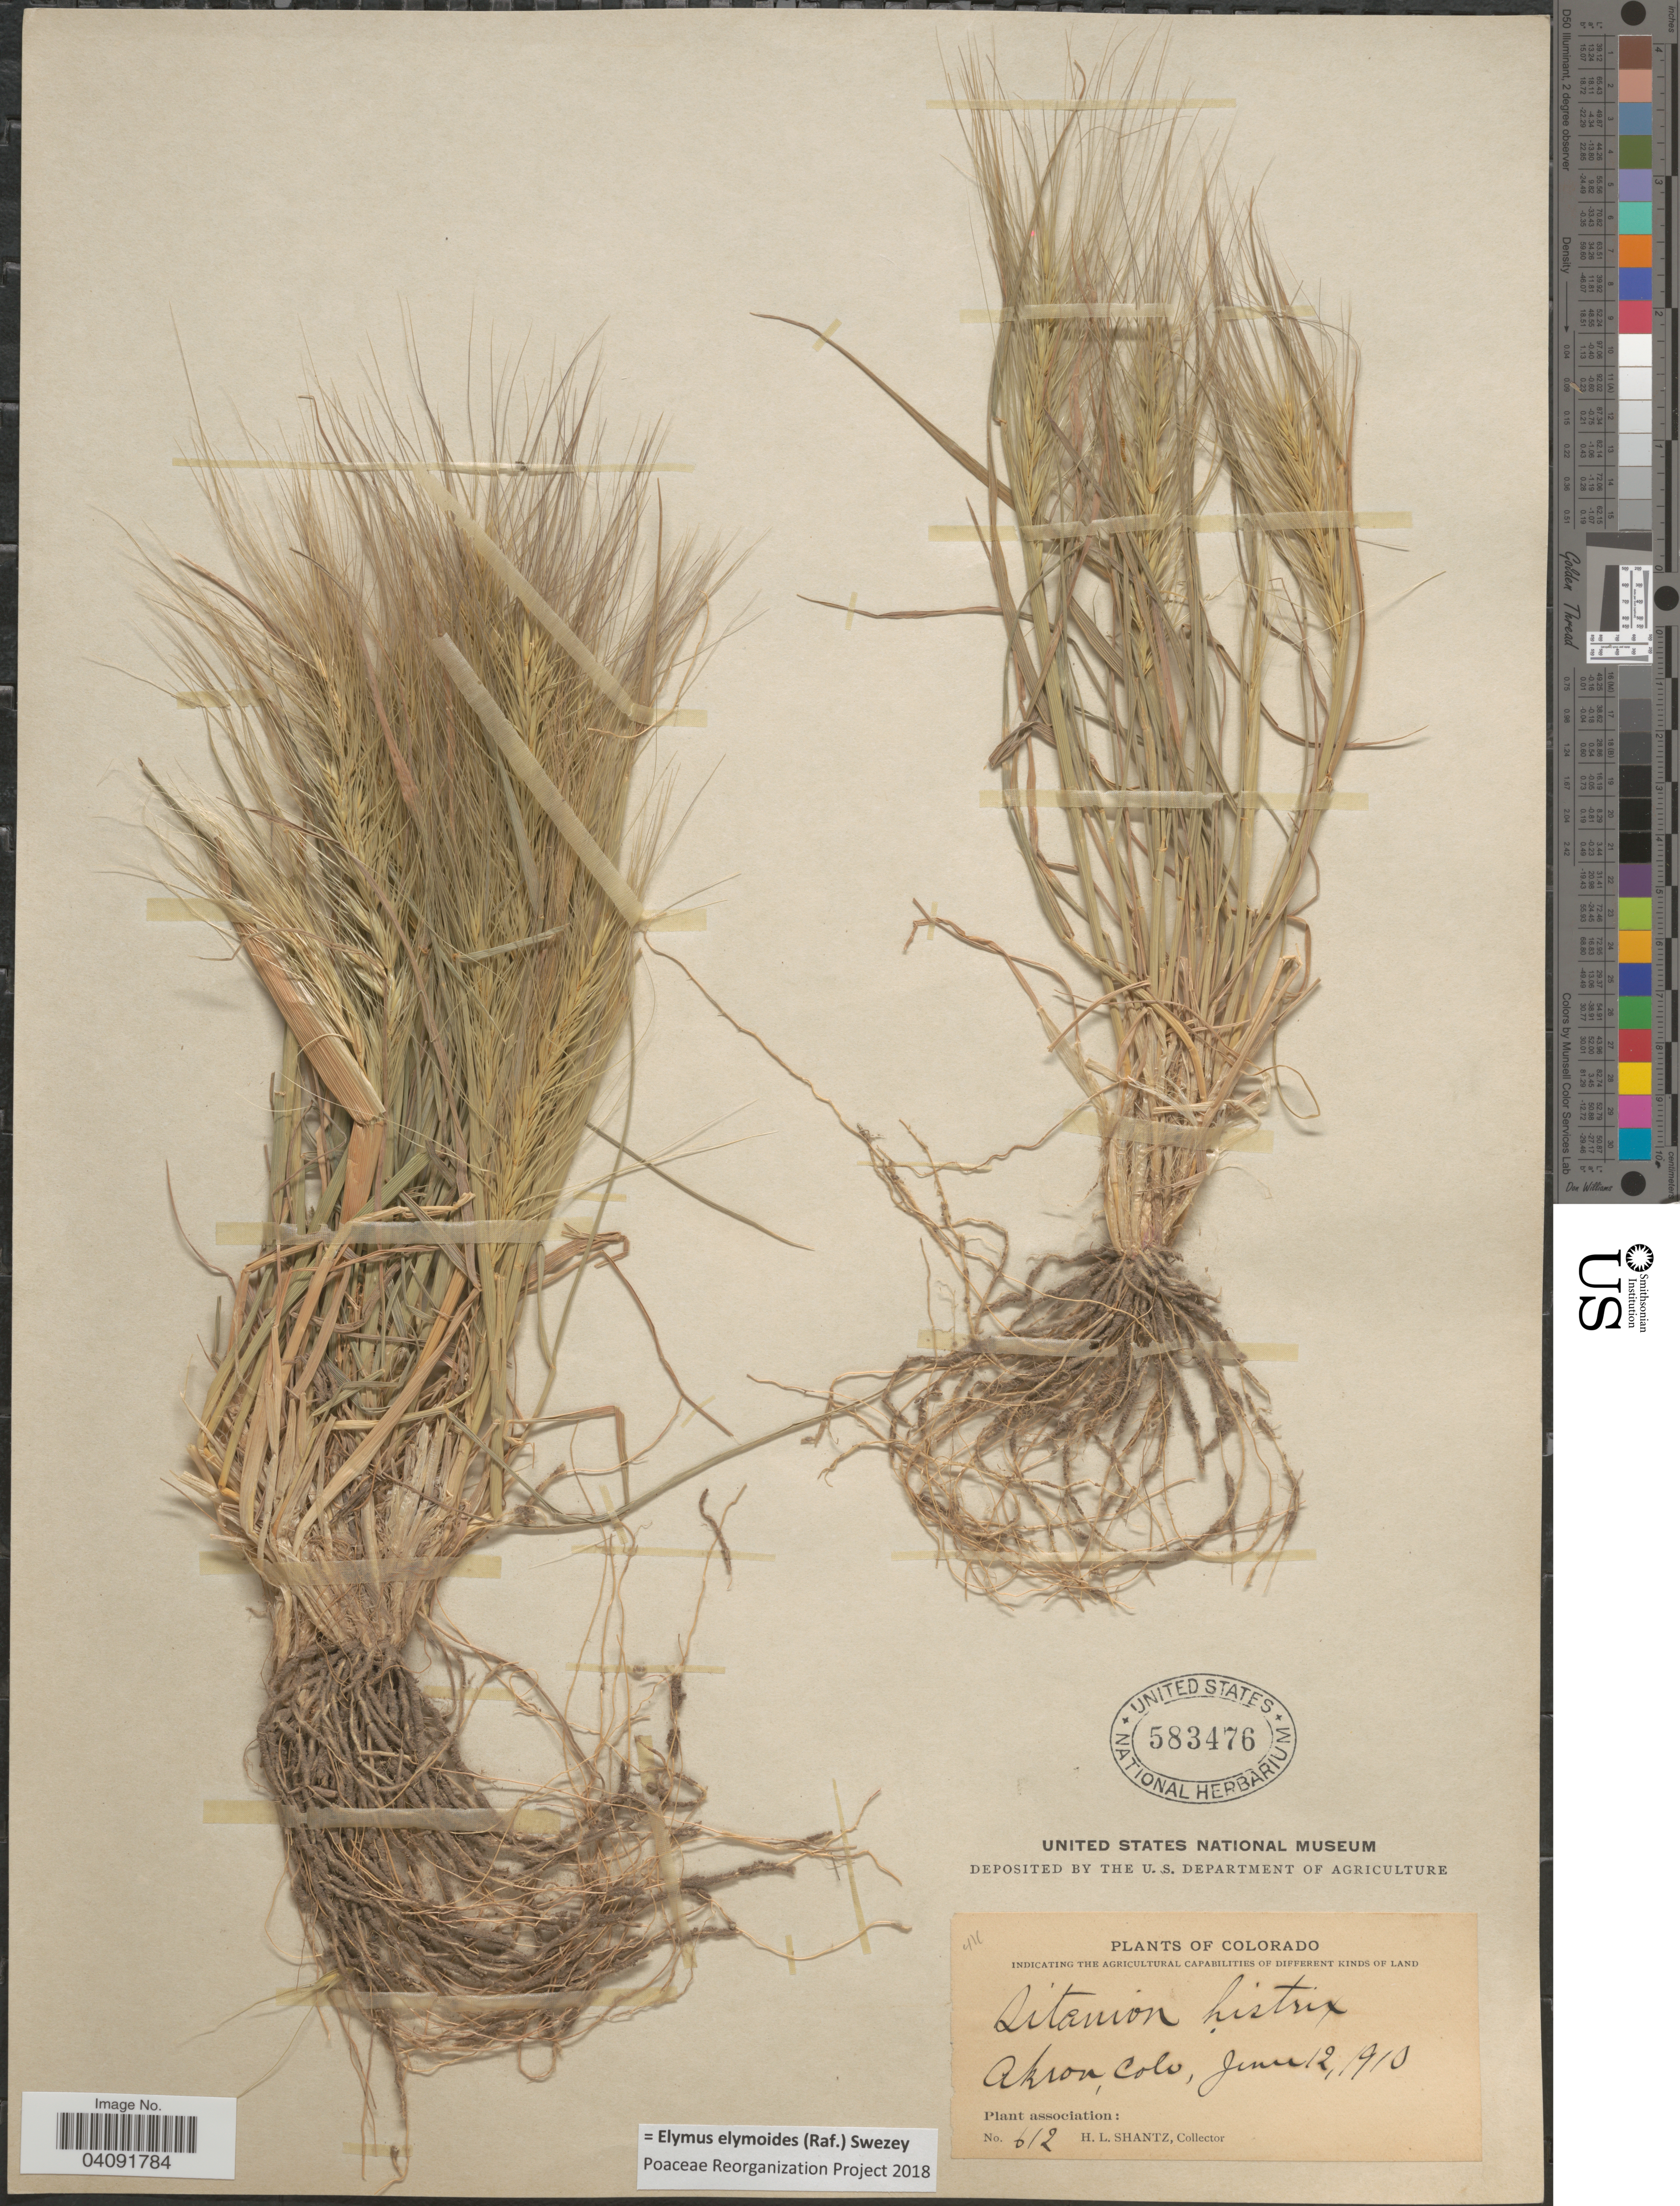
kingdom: Plantae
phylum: Tracheophyta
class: Liliopsida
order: Poales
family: Poaceae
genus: Elymus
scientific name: Elymus elymoides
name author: (Raf.) Swezey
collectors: H. Shantz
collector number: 612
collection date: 1910-06-12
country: United States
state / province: Colorado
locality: Akron.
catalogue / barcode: US 583476